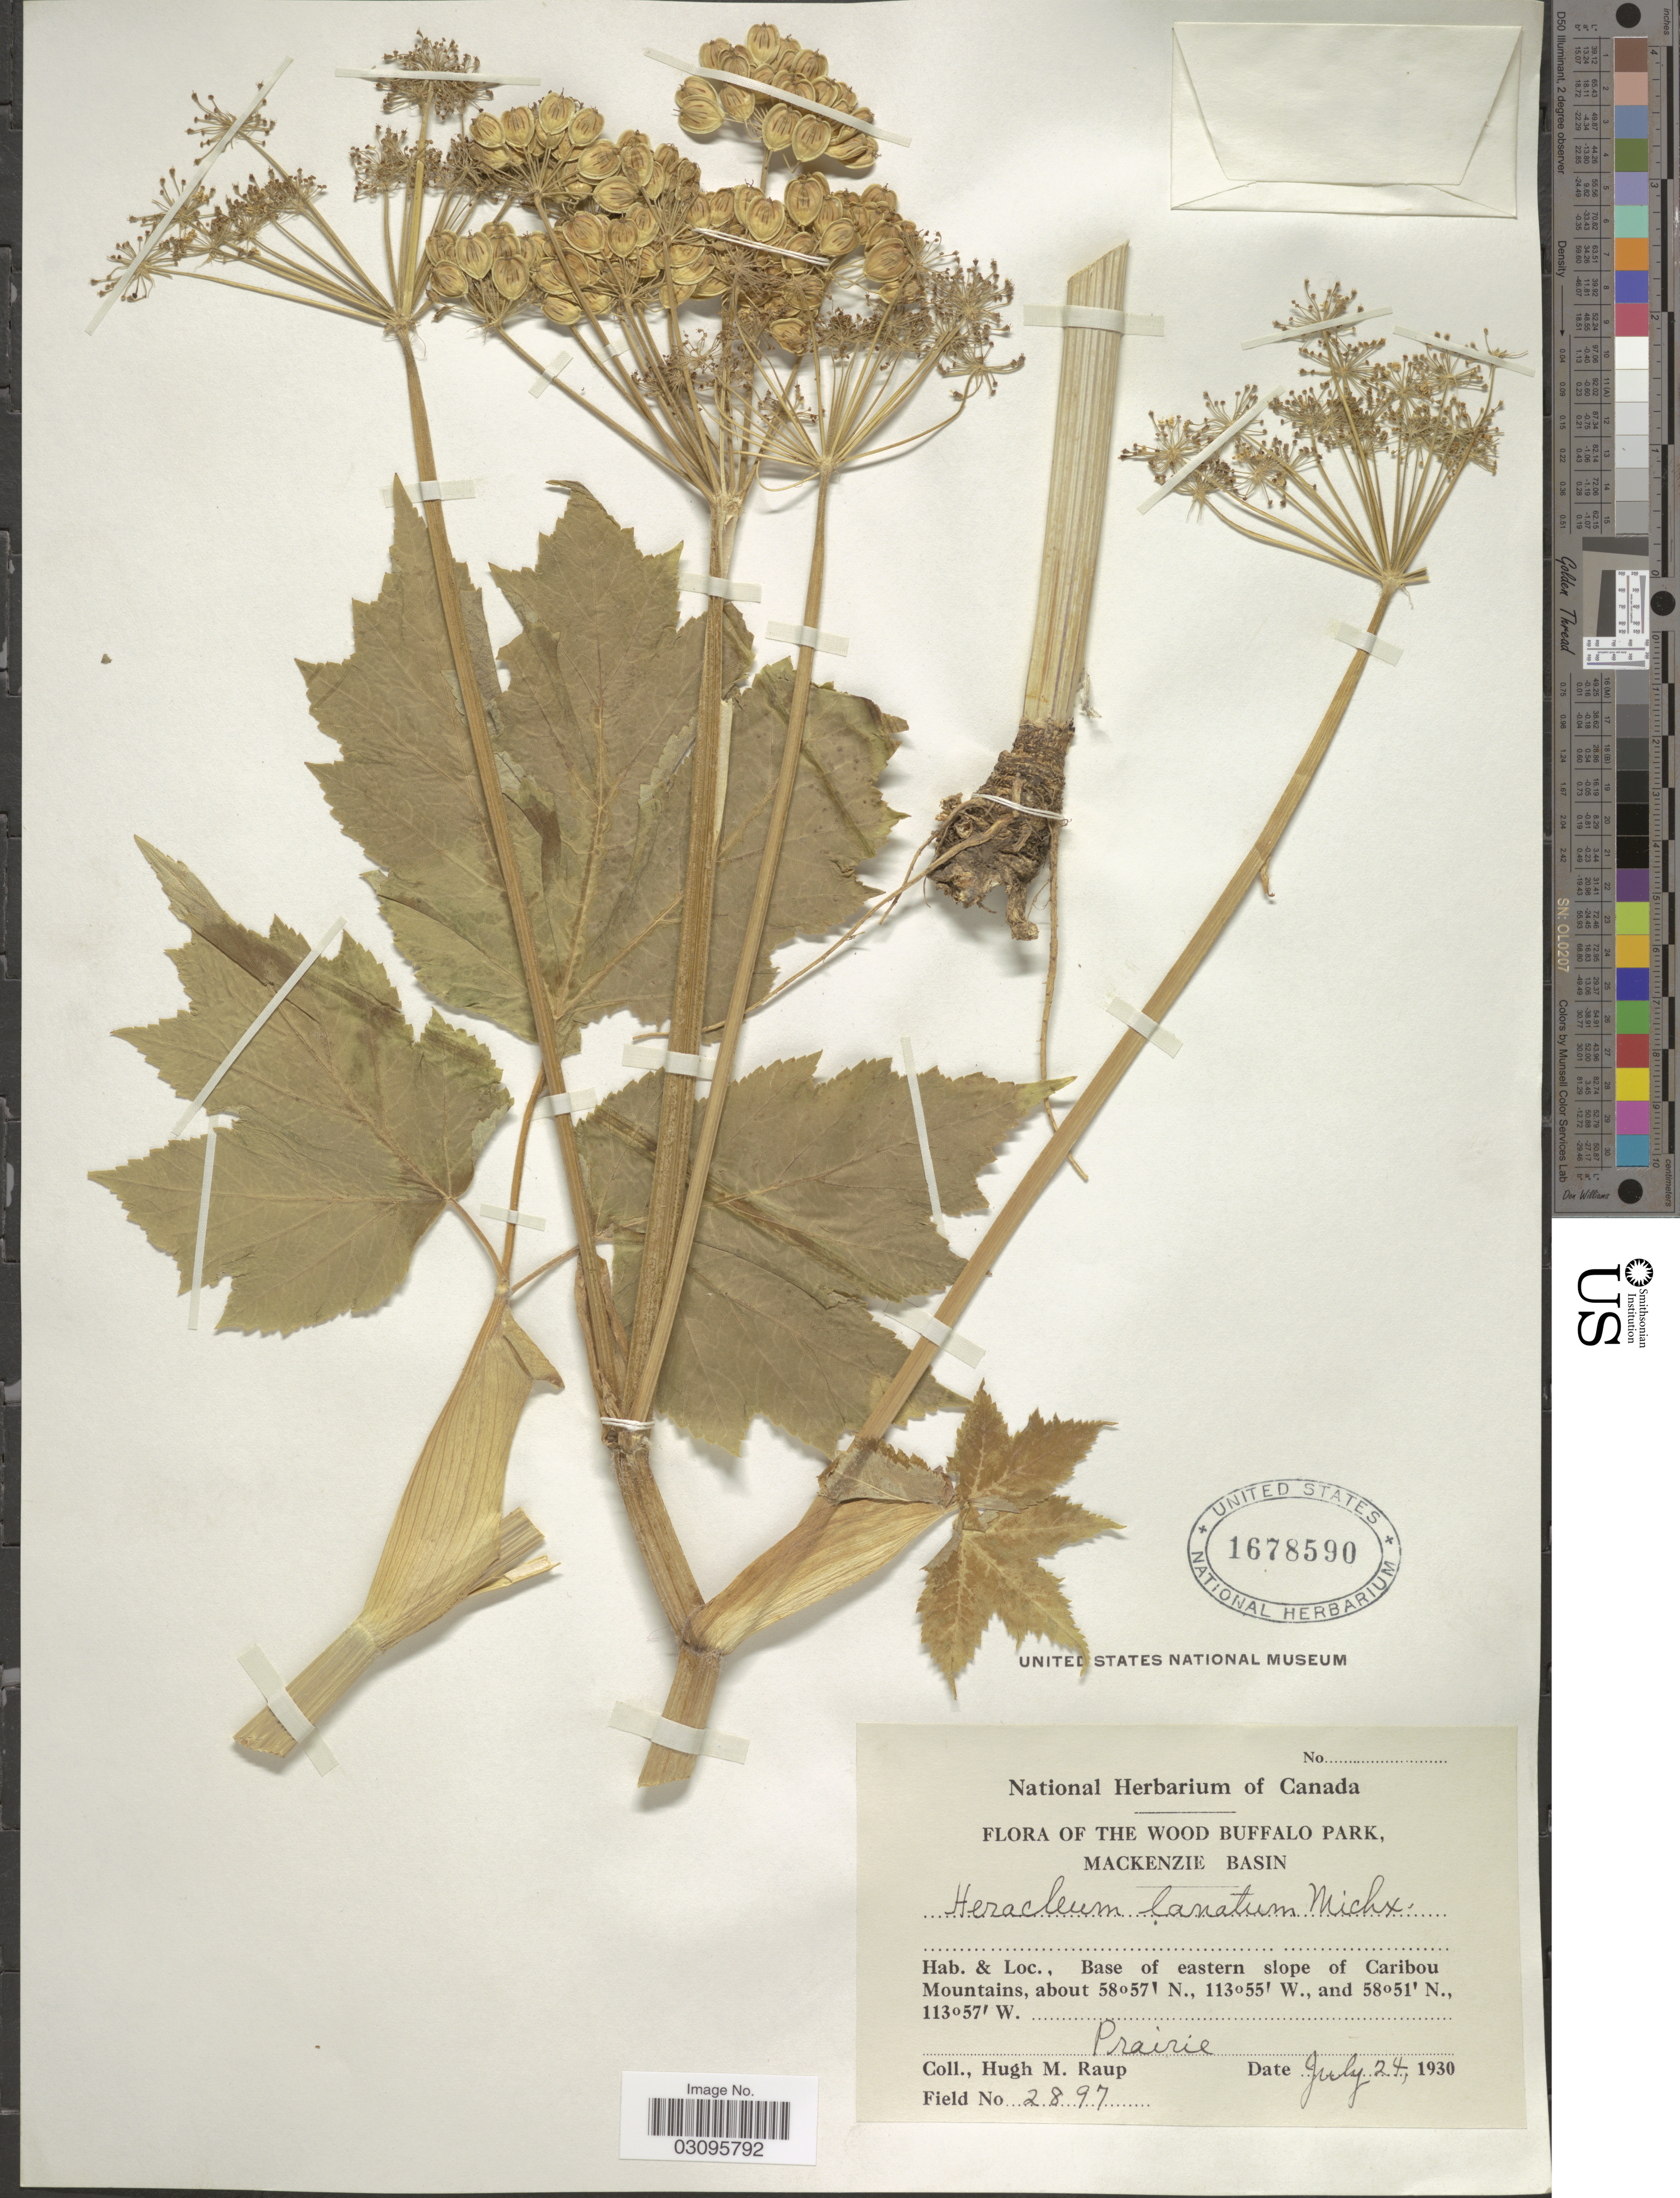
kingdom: Plantae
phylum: Tracheophyta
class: Magnoliopsida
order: Apiales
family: Apiaceae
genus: Heracleum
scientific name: Heracleum lanatum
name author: Michx.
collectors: H. Raup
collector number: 2897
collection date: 1930-07-24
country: Canada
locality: The Wood Buffalo Park, Mackenzie Basin. Base of eastern slope of Caribou Mountains.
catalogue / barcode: US 1678590